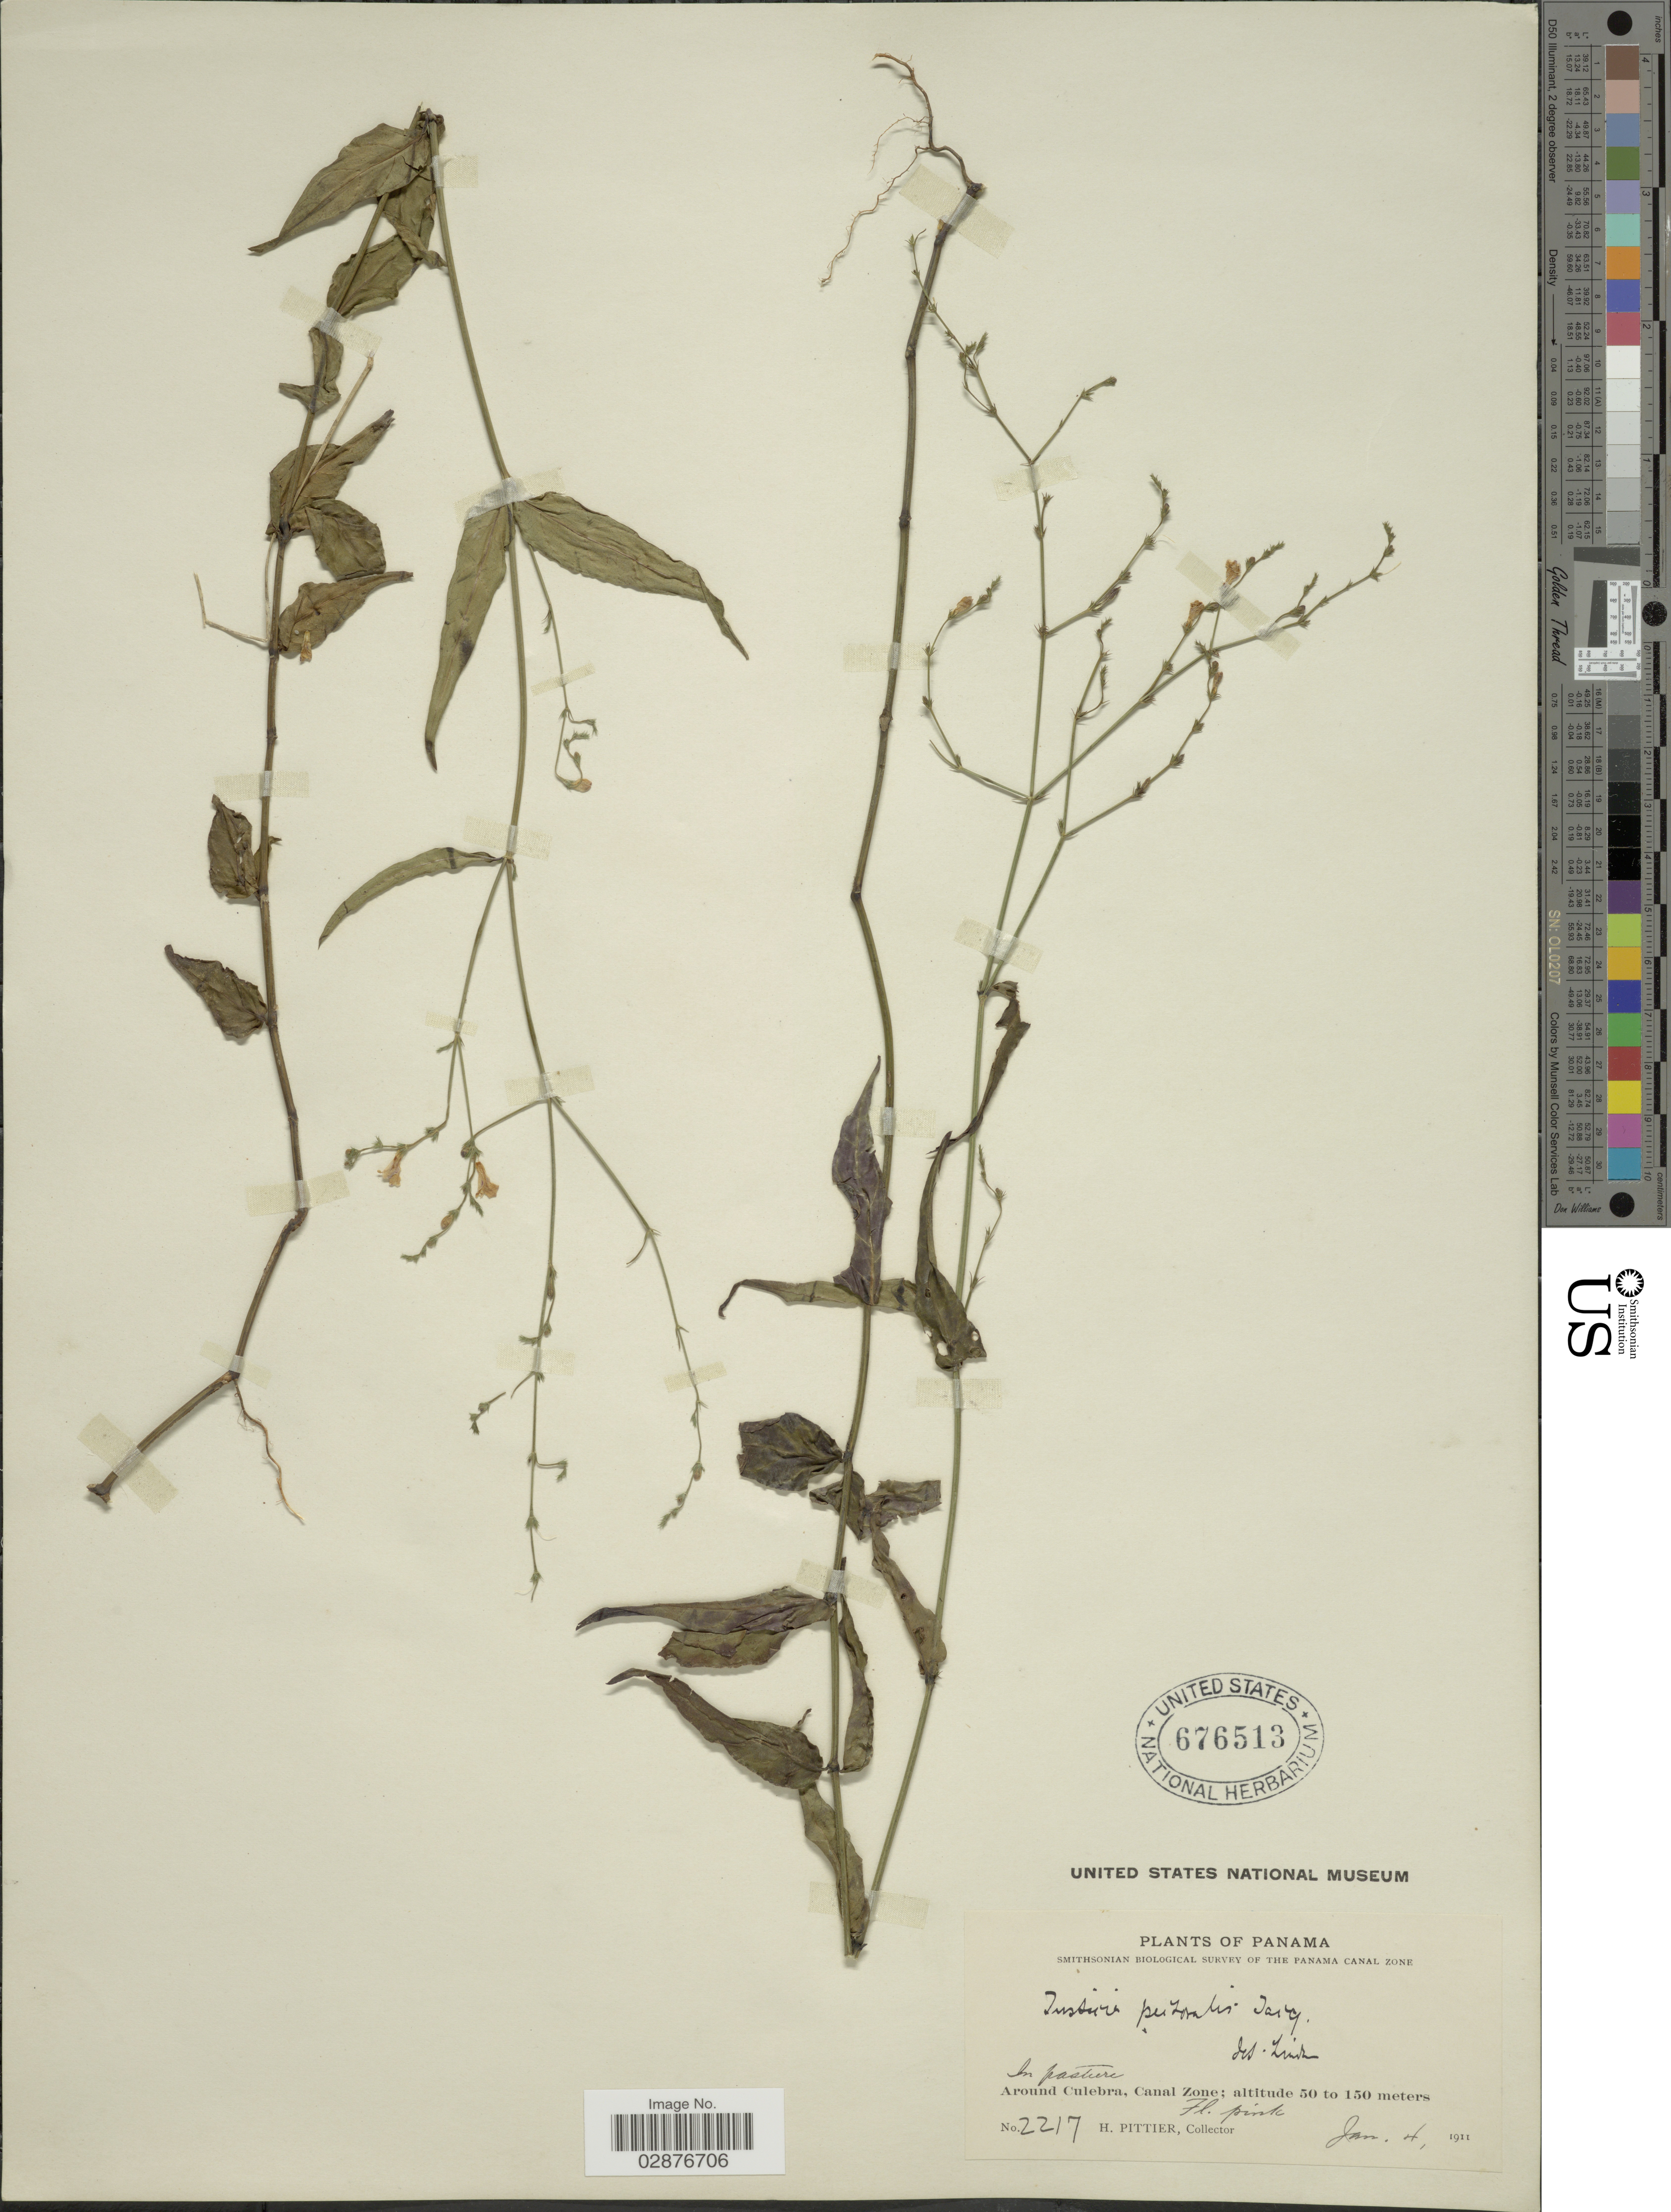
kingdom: Plantae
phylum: Tracheophyta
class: Magnoliopsida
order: Lamiales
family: Acanthaceae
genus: Justicia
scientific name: Justicia pectoralis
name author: Jacq.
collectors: H. F. Pittier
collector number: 2217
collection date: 1911-01-04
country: Panama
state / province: Colón / Panamá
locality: Around Culebra, Canal Zone.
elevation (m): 50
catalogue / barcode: US 676513